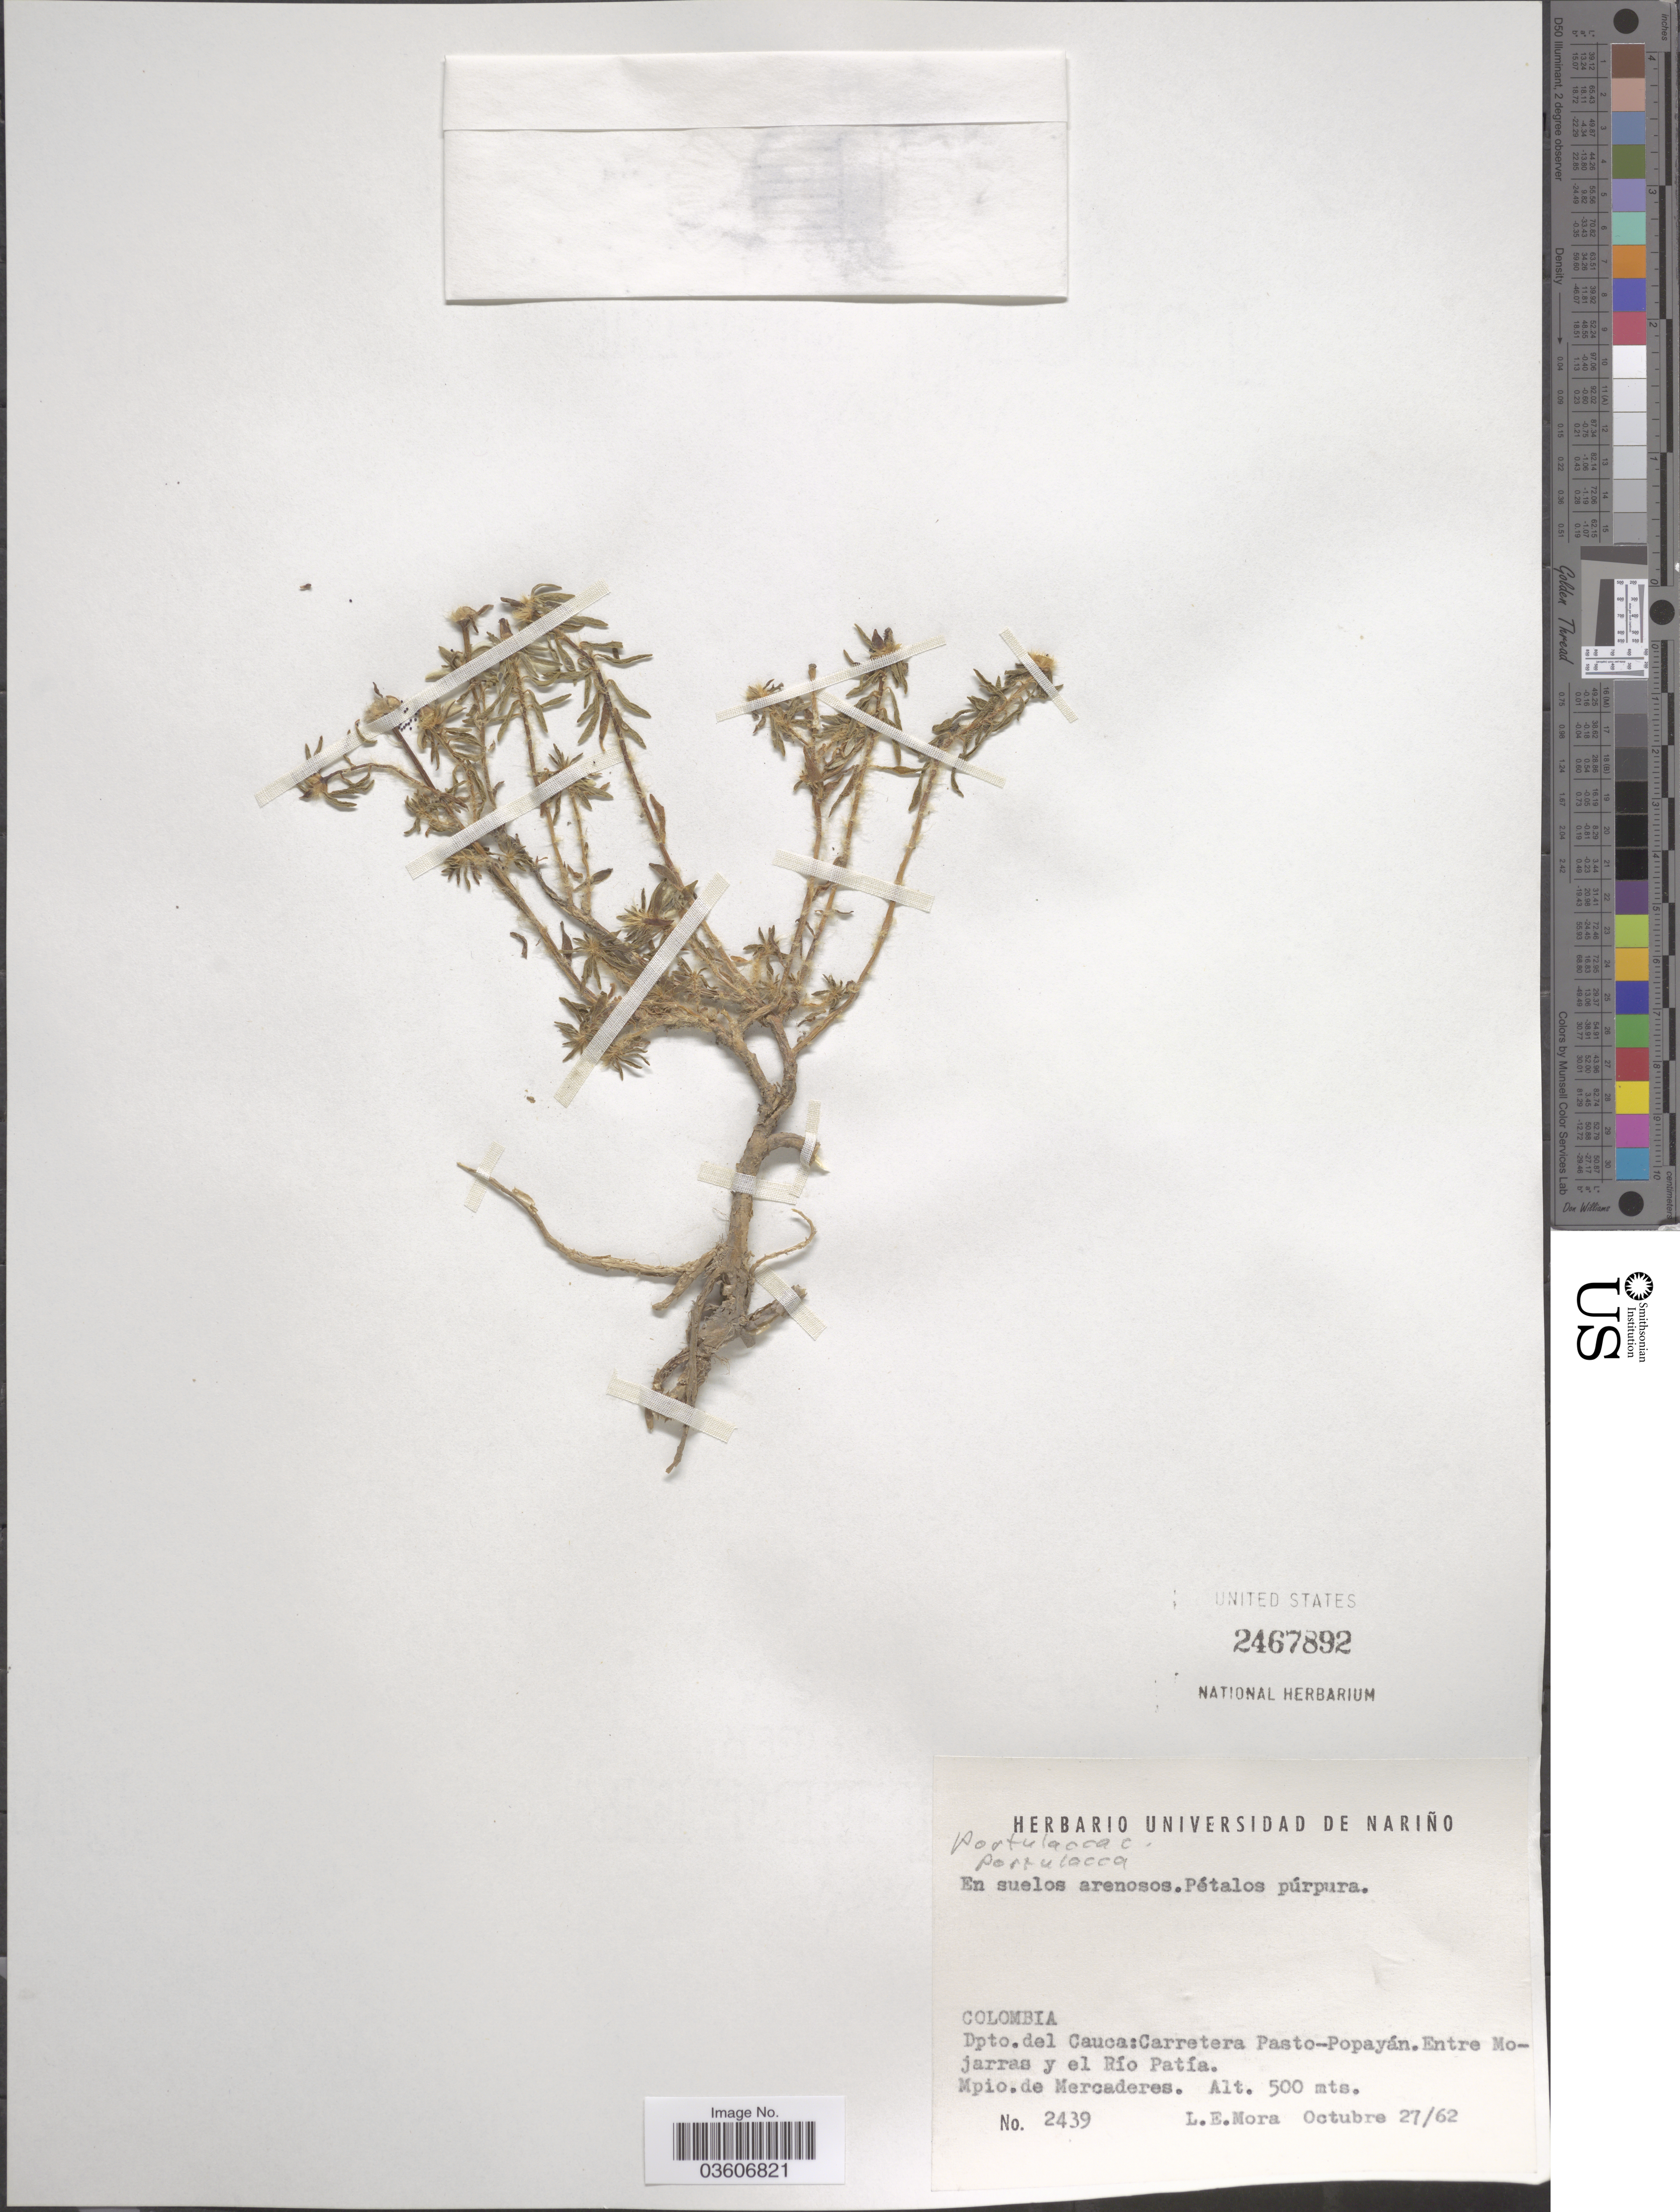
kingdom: Plantae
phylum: Tracheophyta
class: Magnoliopsida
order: Caryophyllales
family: Portulacaceae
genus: Portulaca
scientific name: Portulaca sp.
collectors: L. Mora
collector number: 2439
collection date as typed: Transcribed d/m/y: 27/10/62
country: Colombia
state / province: Cauca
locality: Dpto. del Cauca: Carretera Pasto-Popayán. Entre Mojarras y el Río Patía. Mpio. de Mercaderes.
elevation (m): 500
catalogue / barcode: US 2467892